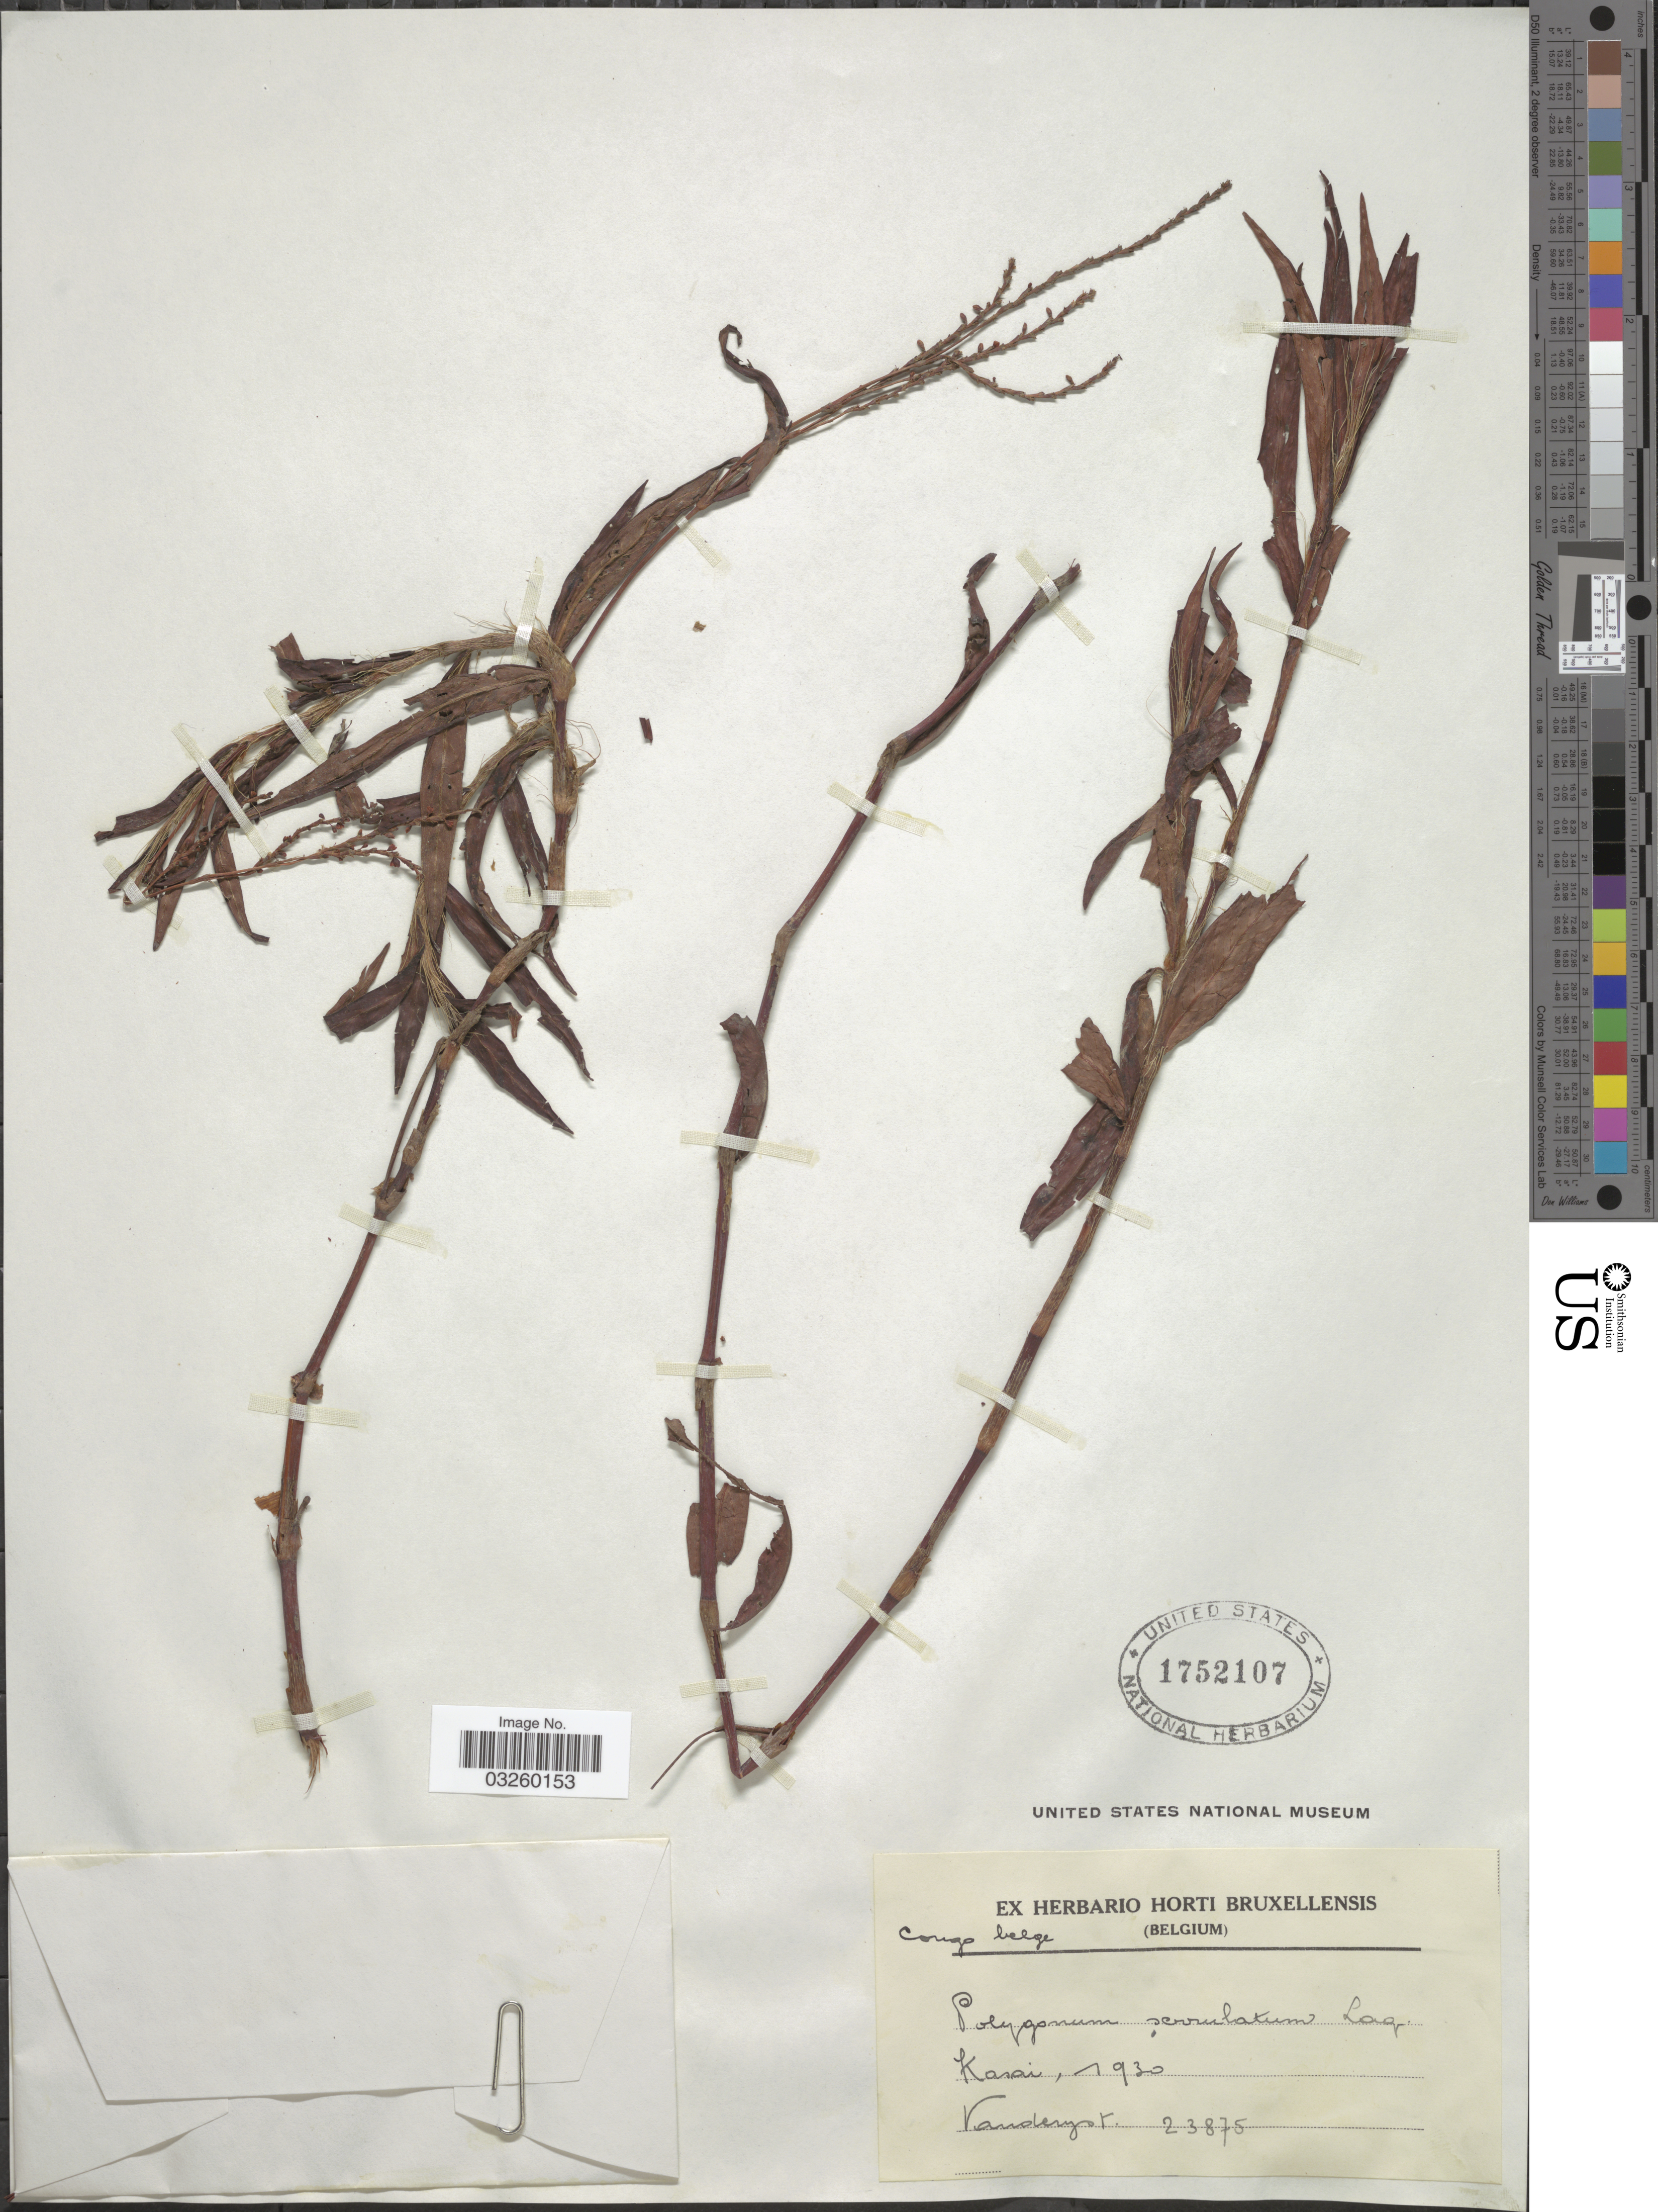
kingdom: Plantae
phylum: Tracheophyta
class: Magnoliopsida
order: Caryophyllales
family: Polygonaceae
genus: Polygonum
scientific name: Polygonum serrulatum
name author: Lag.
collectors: Vanderyst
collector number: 23875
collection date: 1930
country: Congo, Democratic Republic of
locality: Congo Belge. Kasai.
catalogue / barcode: US 1752107